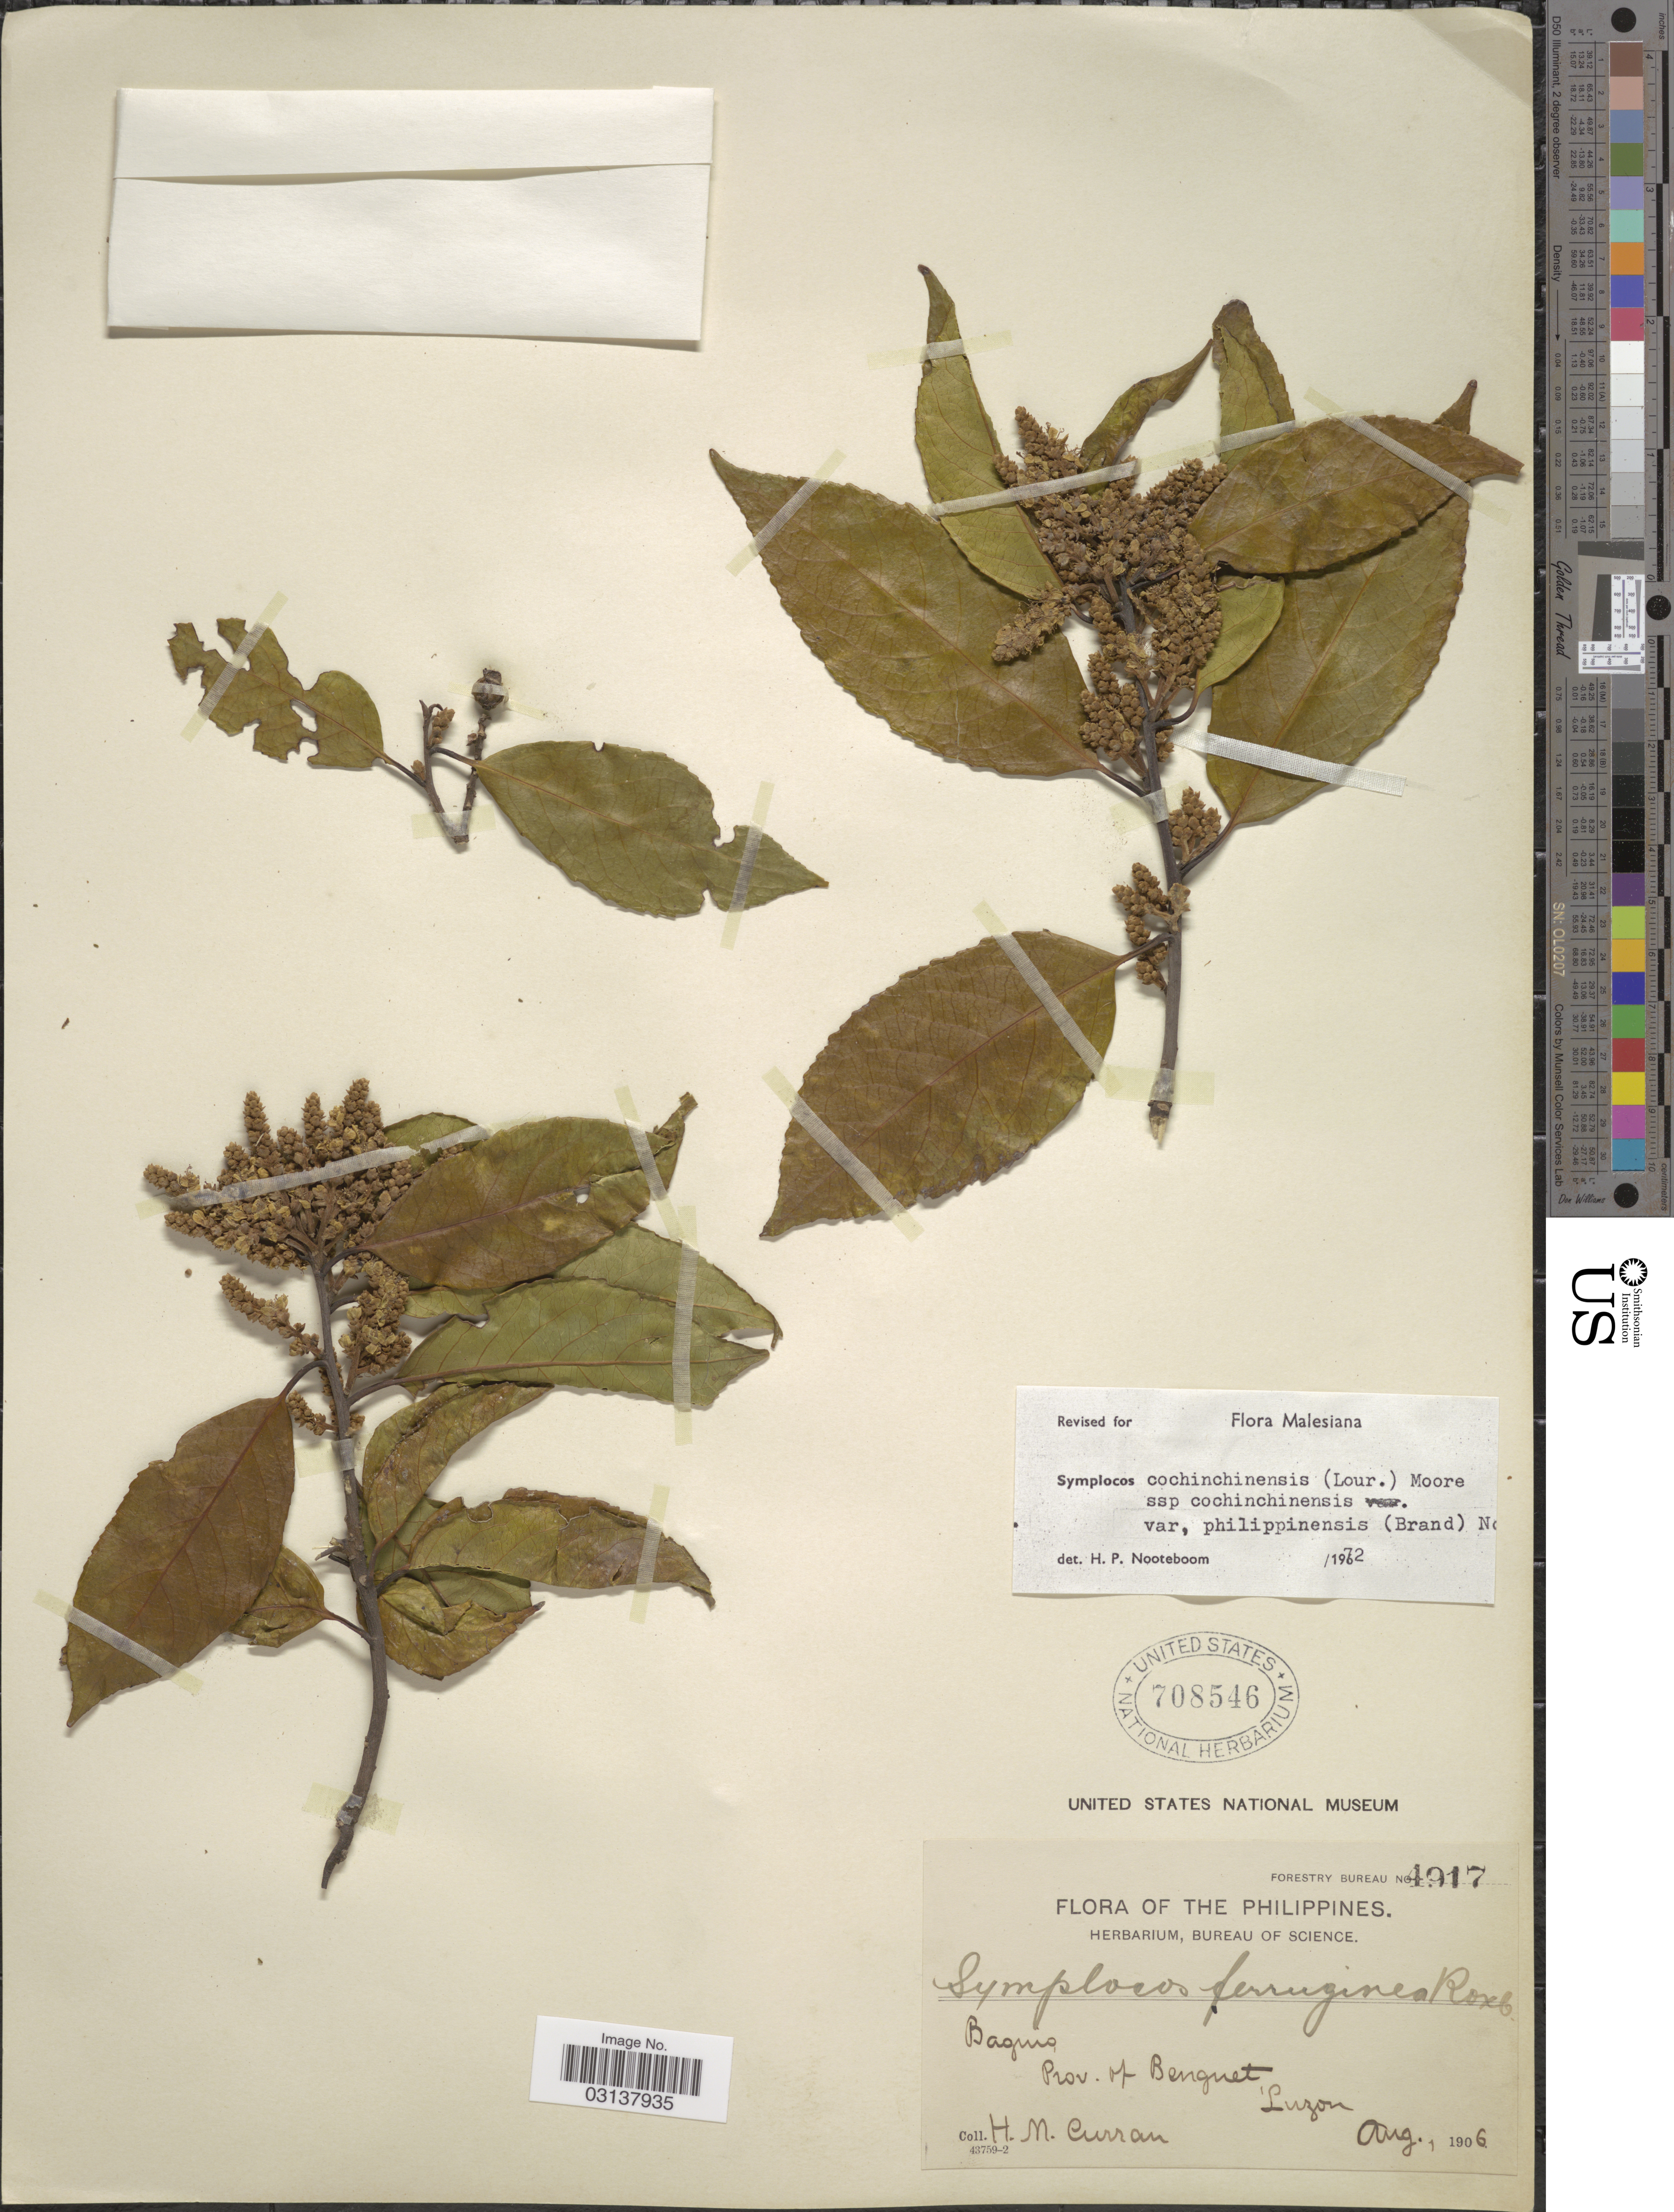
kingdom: Plantae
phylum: Tracheophyta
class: Magnoliopsida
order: Ericales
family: Symplocaceae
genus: Symplocos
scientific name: Symplocos cochinchinensis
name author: (Lour.) S. Moore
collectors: H. M. Curran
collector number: Forestry Bureau 4917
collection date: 1906-08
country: Philippines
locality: The Philippines. Baguio, Prov. of Benguet, Luzon.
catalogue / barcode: US 708546